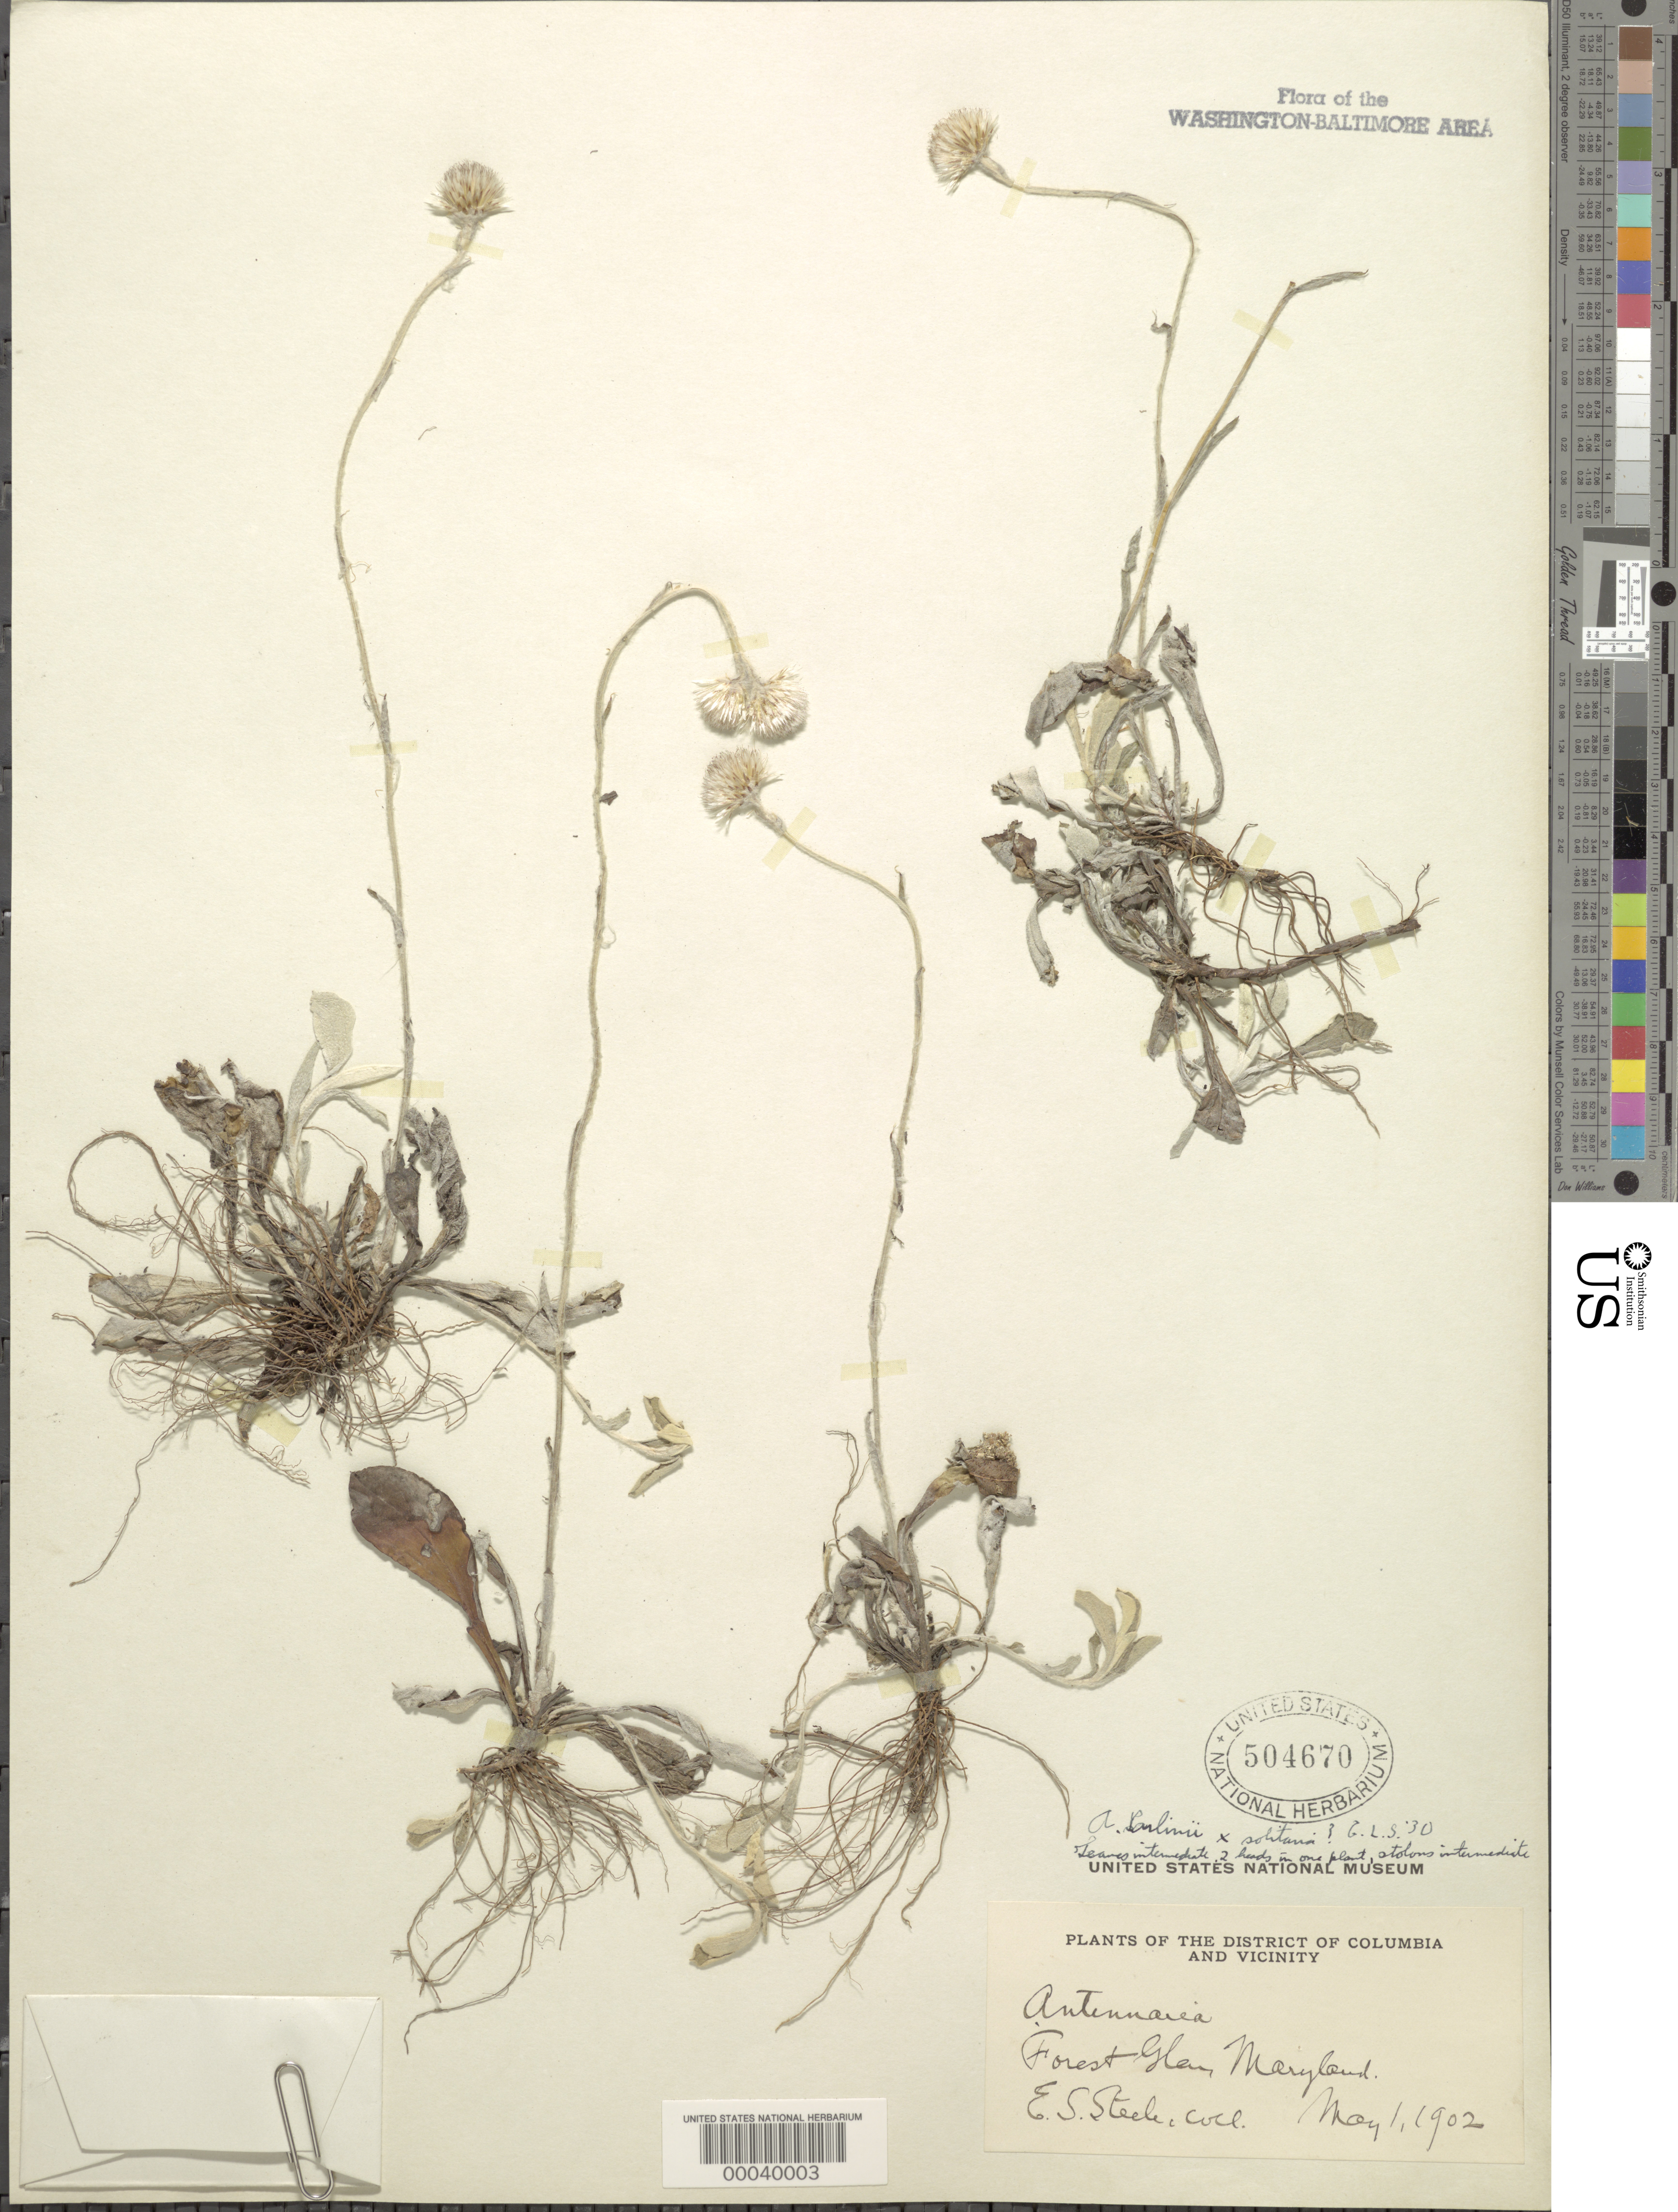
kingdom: Plantae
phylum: Tracheophyta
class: Magnoliopsida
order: Asterales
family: Asteraceae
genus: Antennaria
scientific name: Antennaria solitaria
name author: Rydb.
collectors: E. Steele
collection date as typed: -1 May 1902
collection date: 1902-05-01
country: United States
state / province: Maryland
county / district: Montgomery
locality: Forest Glen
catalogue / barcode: US 504670